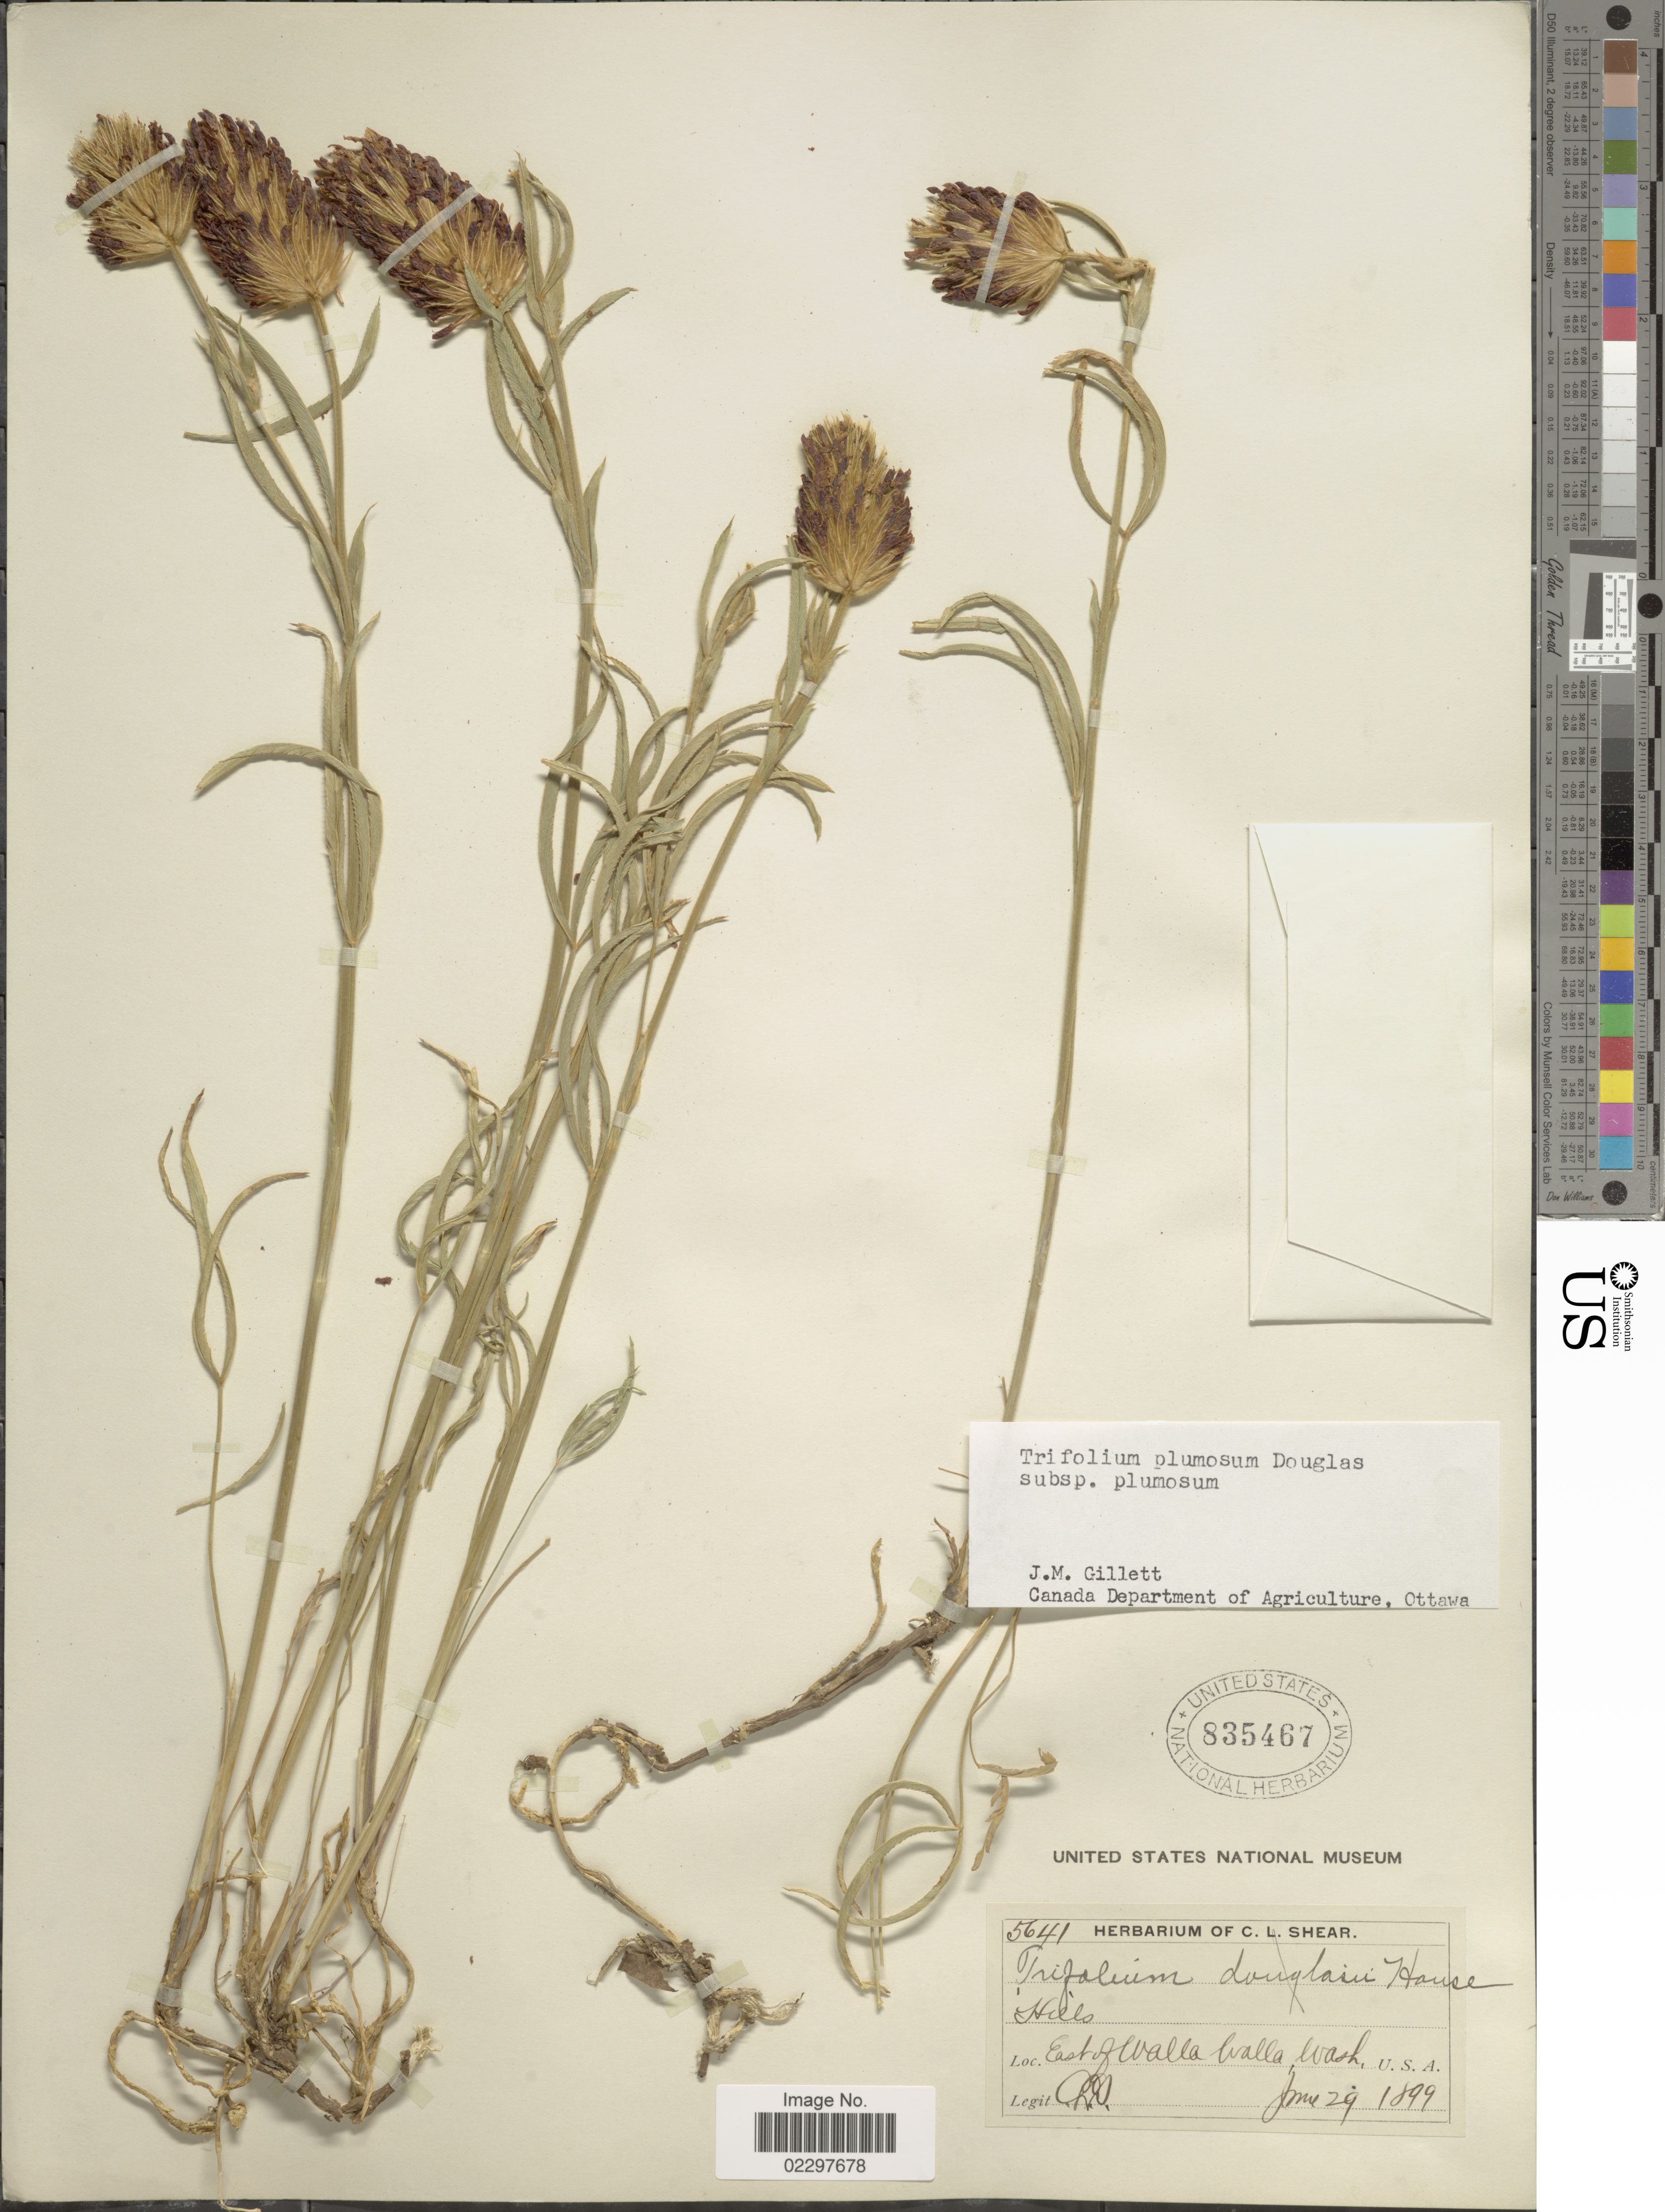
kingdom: Plantae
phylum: Tracheophyta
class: Magnoliopsida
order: Fabales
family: Fabaceae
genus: Trifolium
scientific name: Trifolium plumosum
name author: Hook.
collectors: C. L. Shear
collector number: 5641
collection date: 1899-06-29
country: United States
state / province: Washington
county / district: Walla Walla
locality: Hills, East of Walla Walla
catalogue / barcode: US 835467